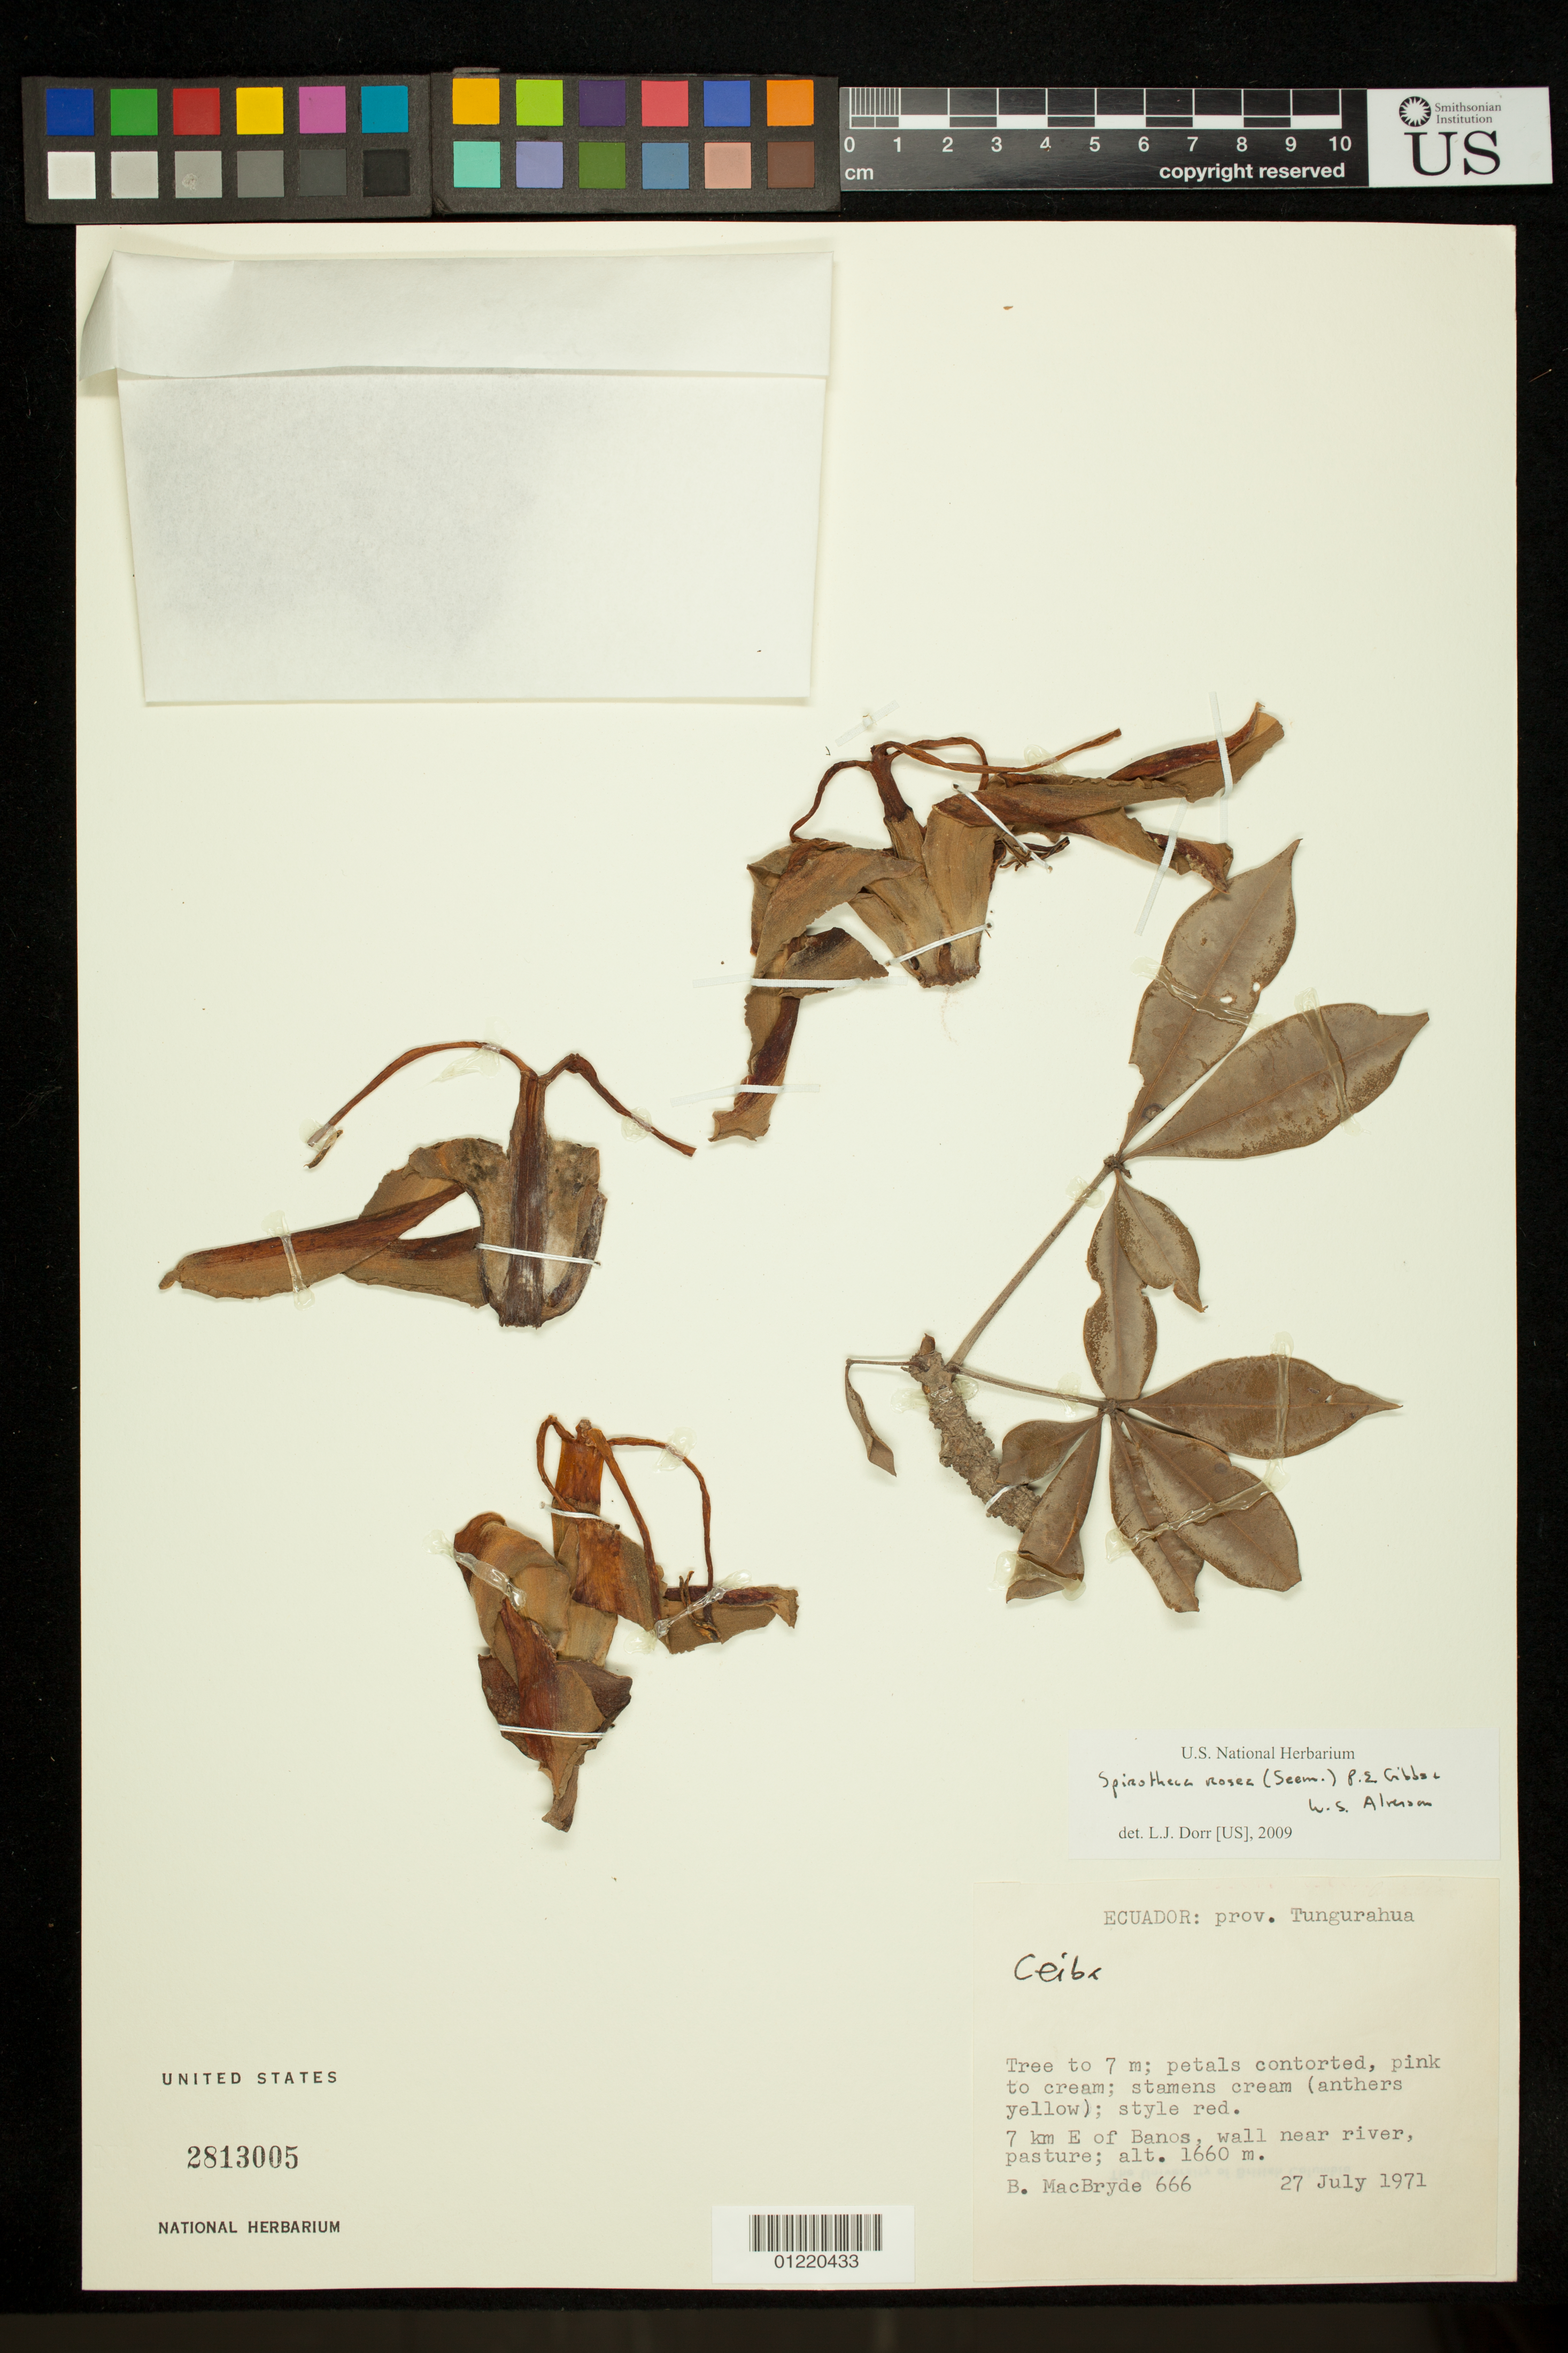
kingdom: Plantae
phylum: Tracheophyta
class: Magnoliopsida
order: Malvales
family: Malvaceae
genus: Spirotheca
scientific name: Spirotheca rosea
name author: (Cuatrec.) Gibbs & W.S. Alverson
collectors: B. MacBryde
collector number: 666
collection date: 1971-07-27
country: Ecuador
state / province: Tungurahua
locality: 7 km E of Banos, wall near river, pasture.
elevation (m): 1660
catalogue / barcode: US 2813005